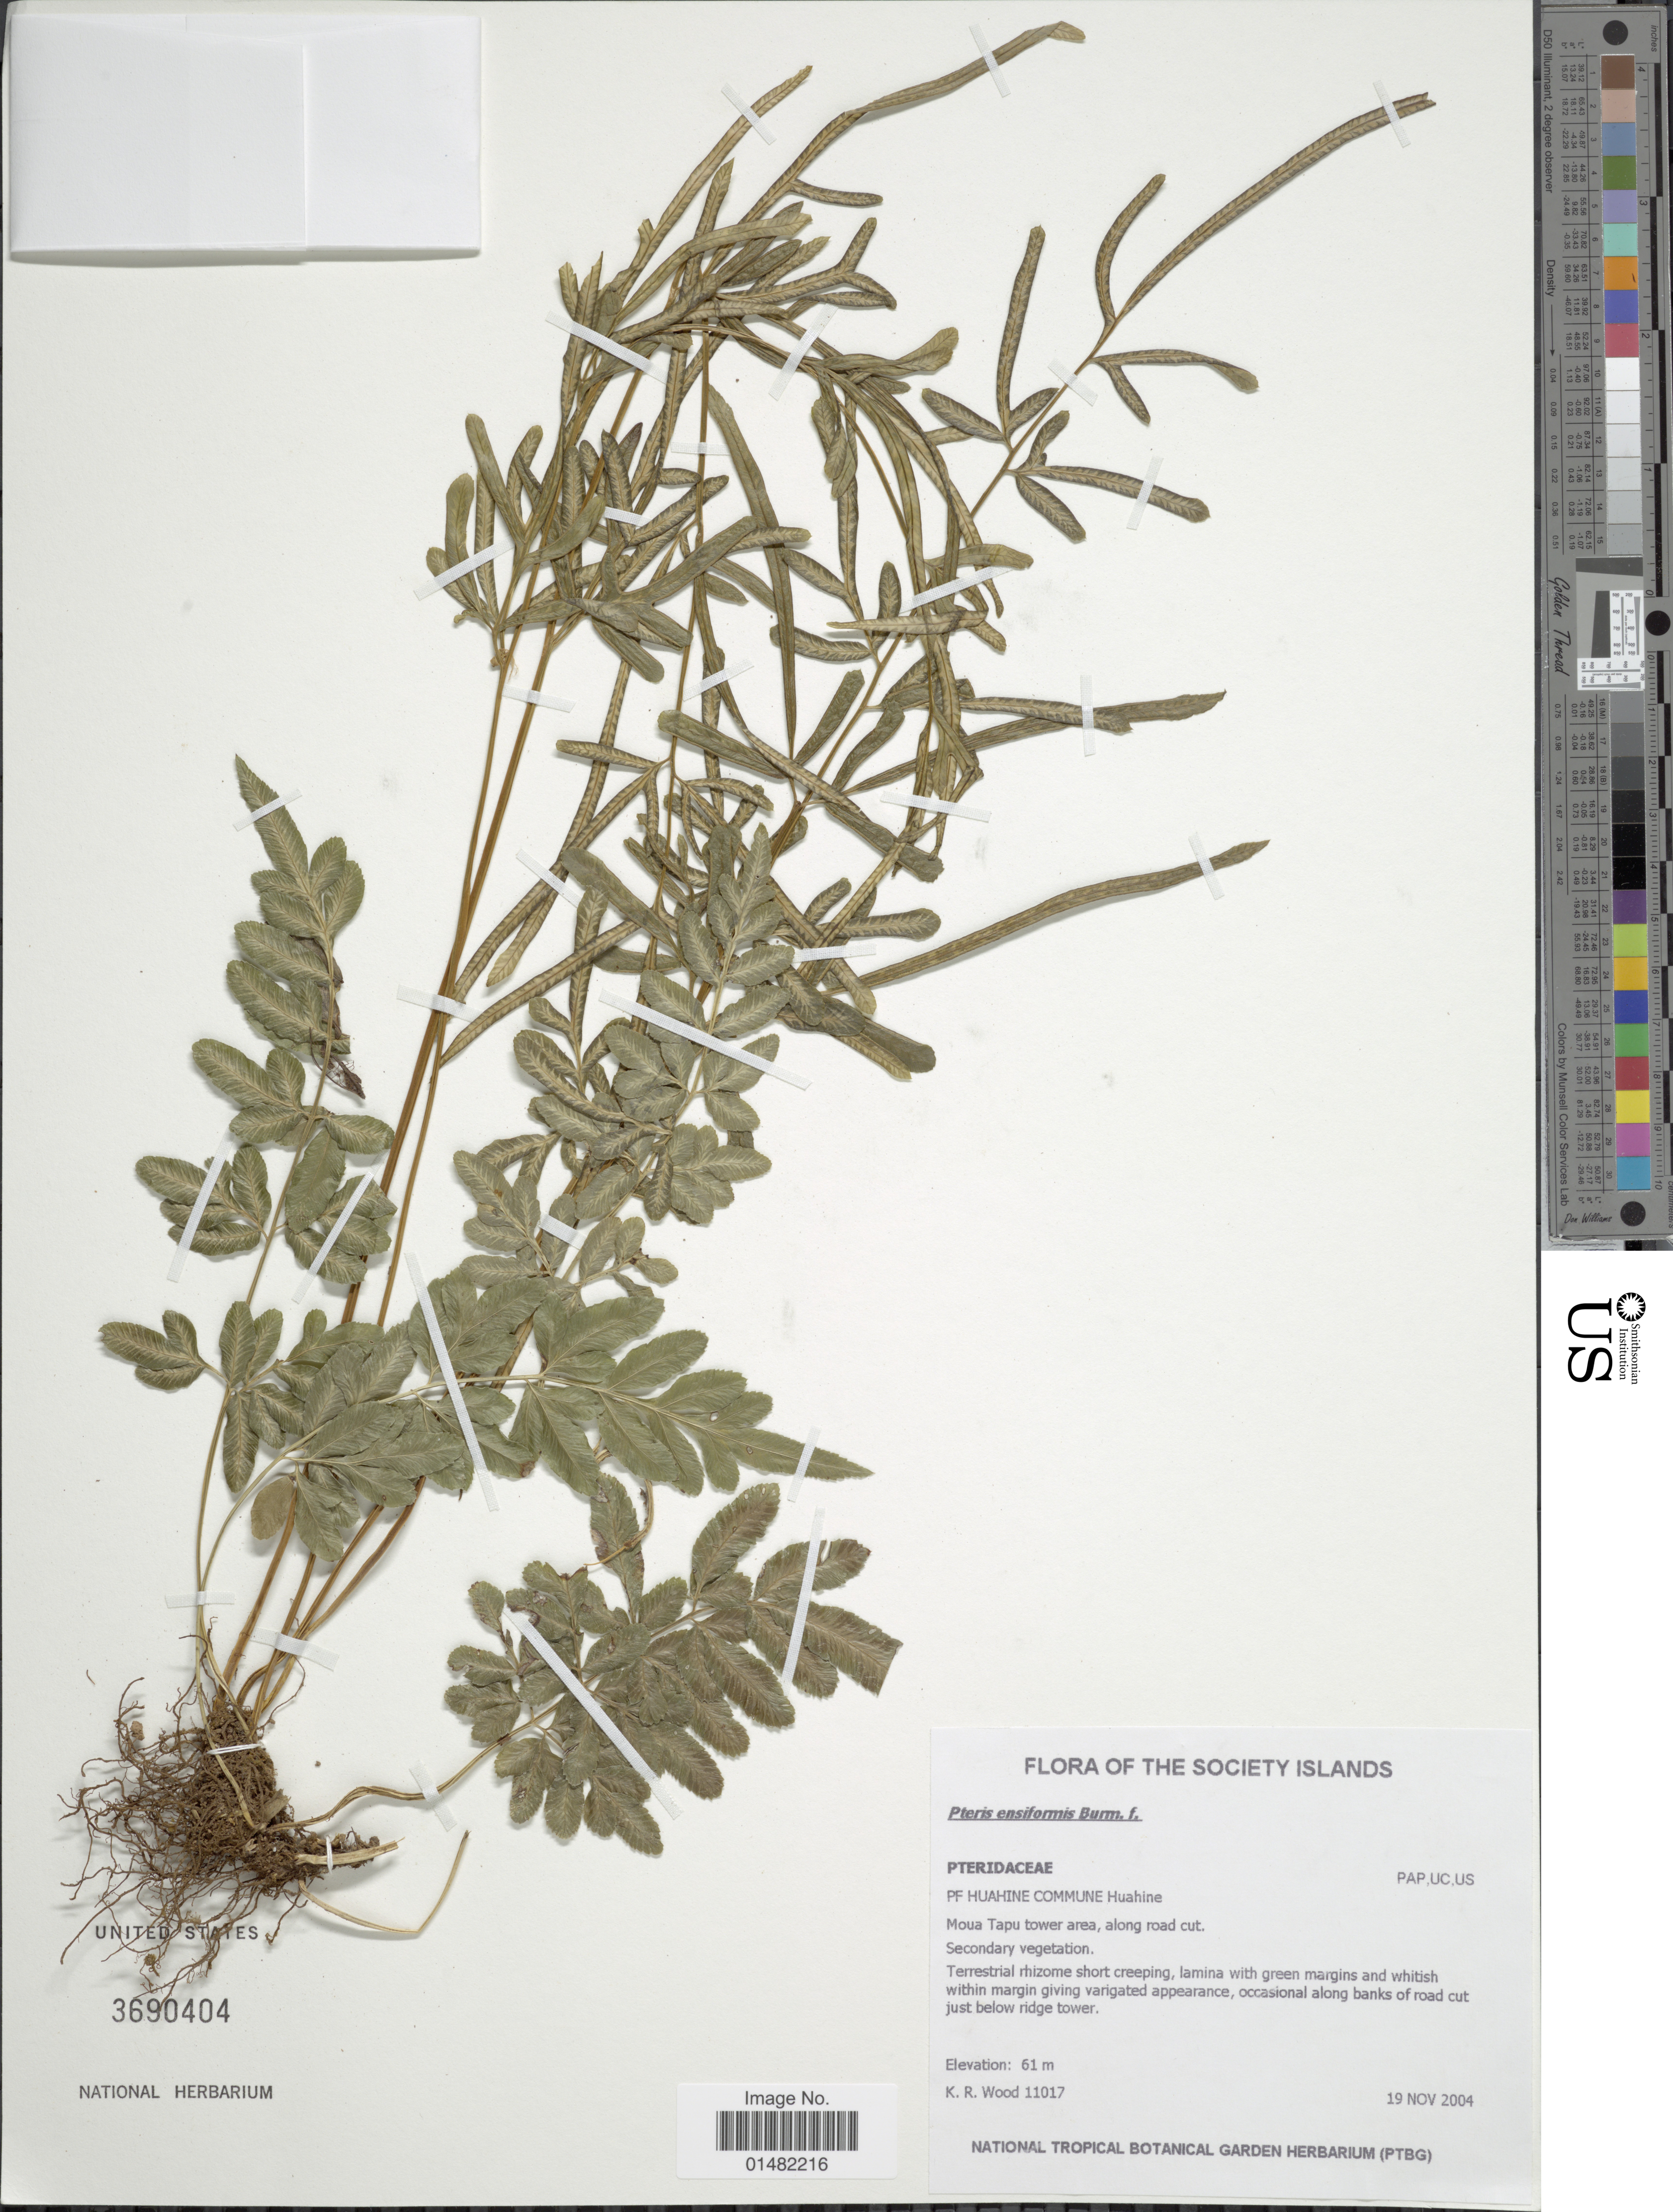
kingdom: Plantae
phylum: Tracheophyta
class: Polypodiopsida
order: Polypodiales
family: Pteridaceae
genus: Pteris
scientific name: Pteris ensiformis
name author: Burm. f.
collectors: K. R. Wood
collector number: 11017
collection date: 2004-11-19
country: French Polynesia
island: Huahine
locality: Society Islands, PF Huahine Commune Huahine, Moua Tapu tower area, along road cut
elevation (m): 61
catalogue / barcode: US 3690404